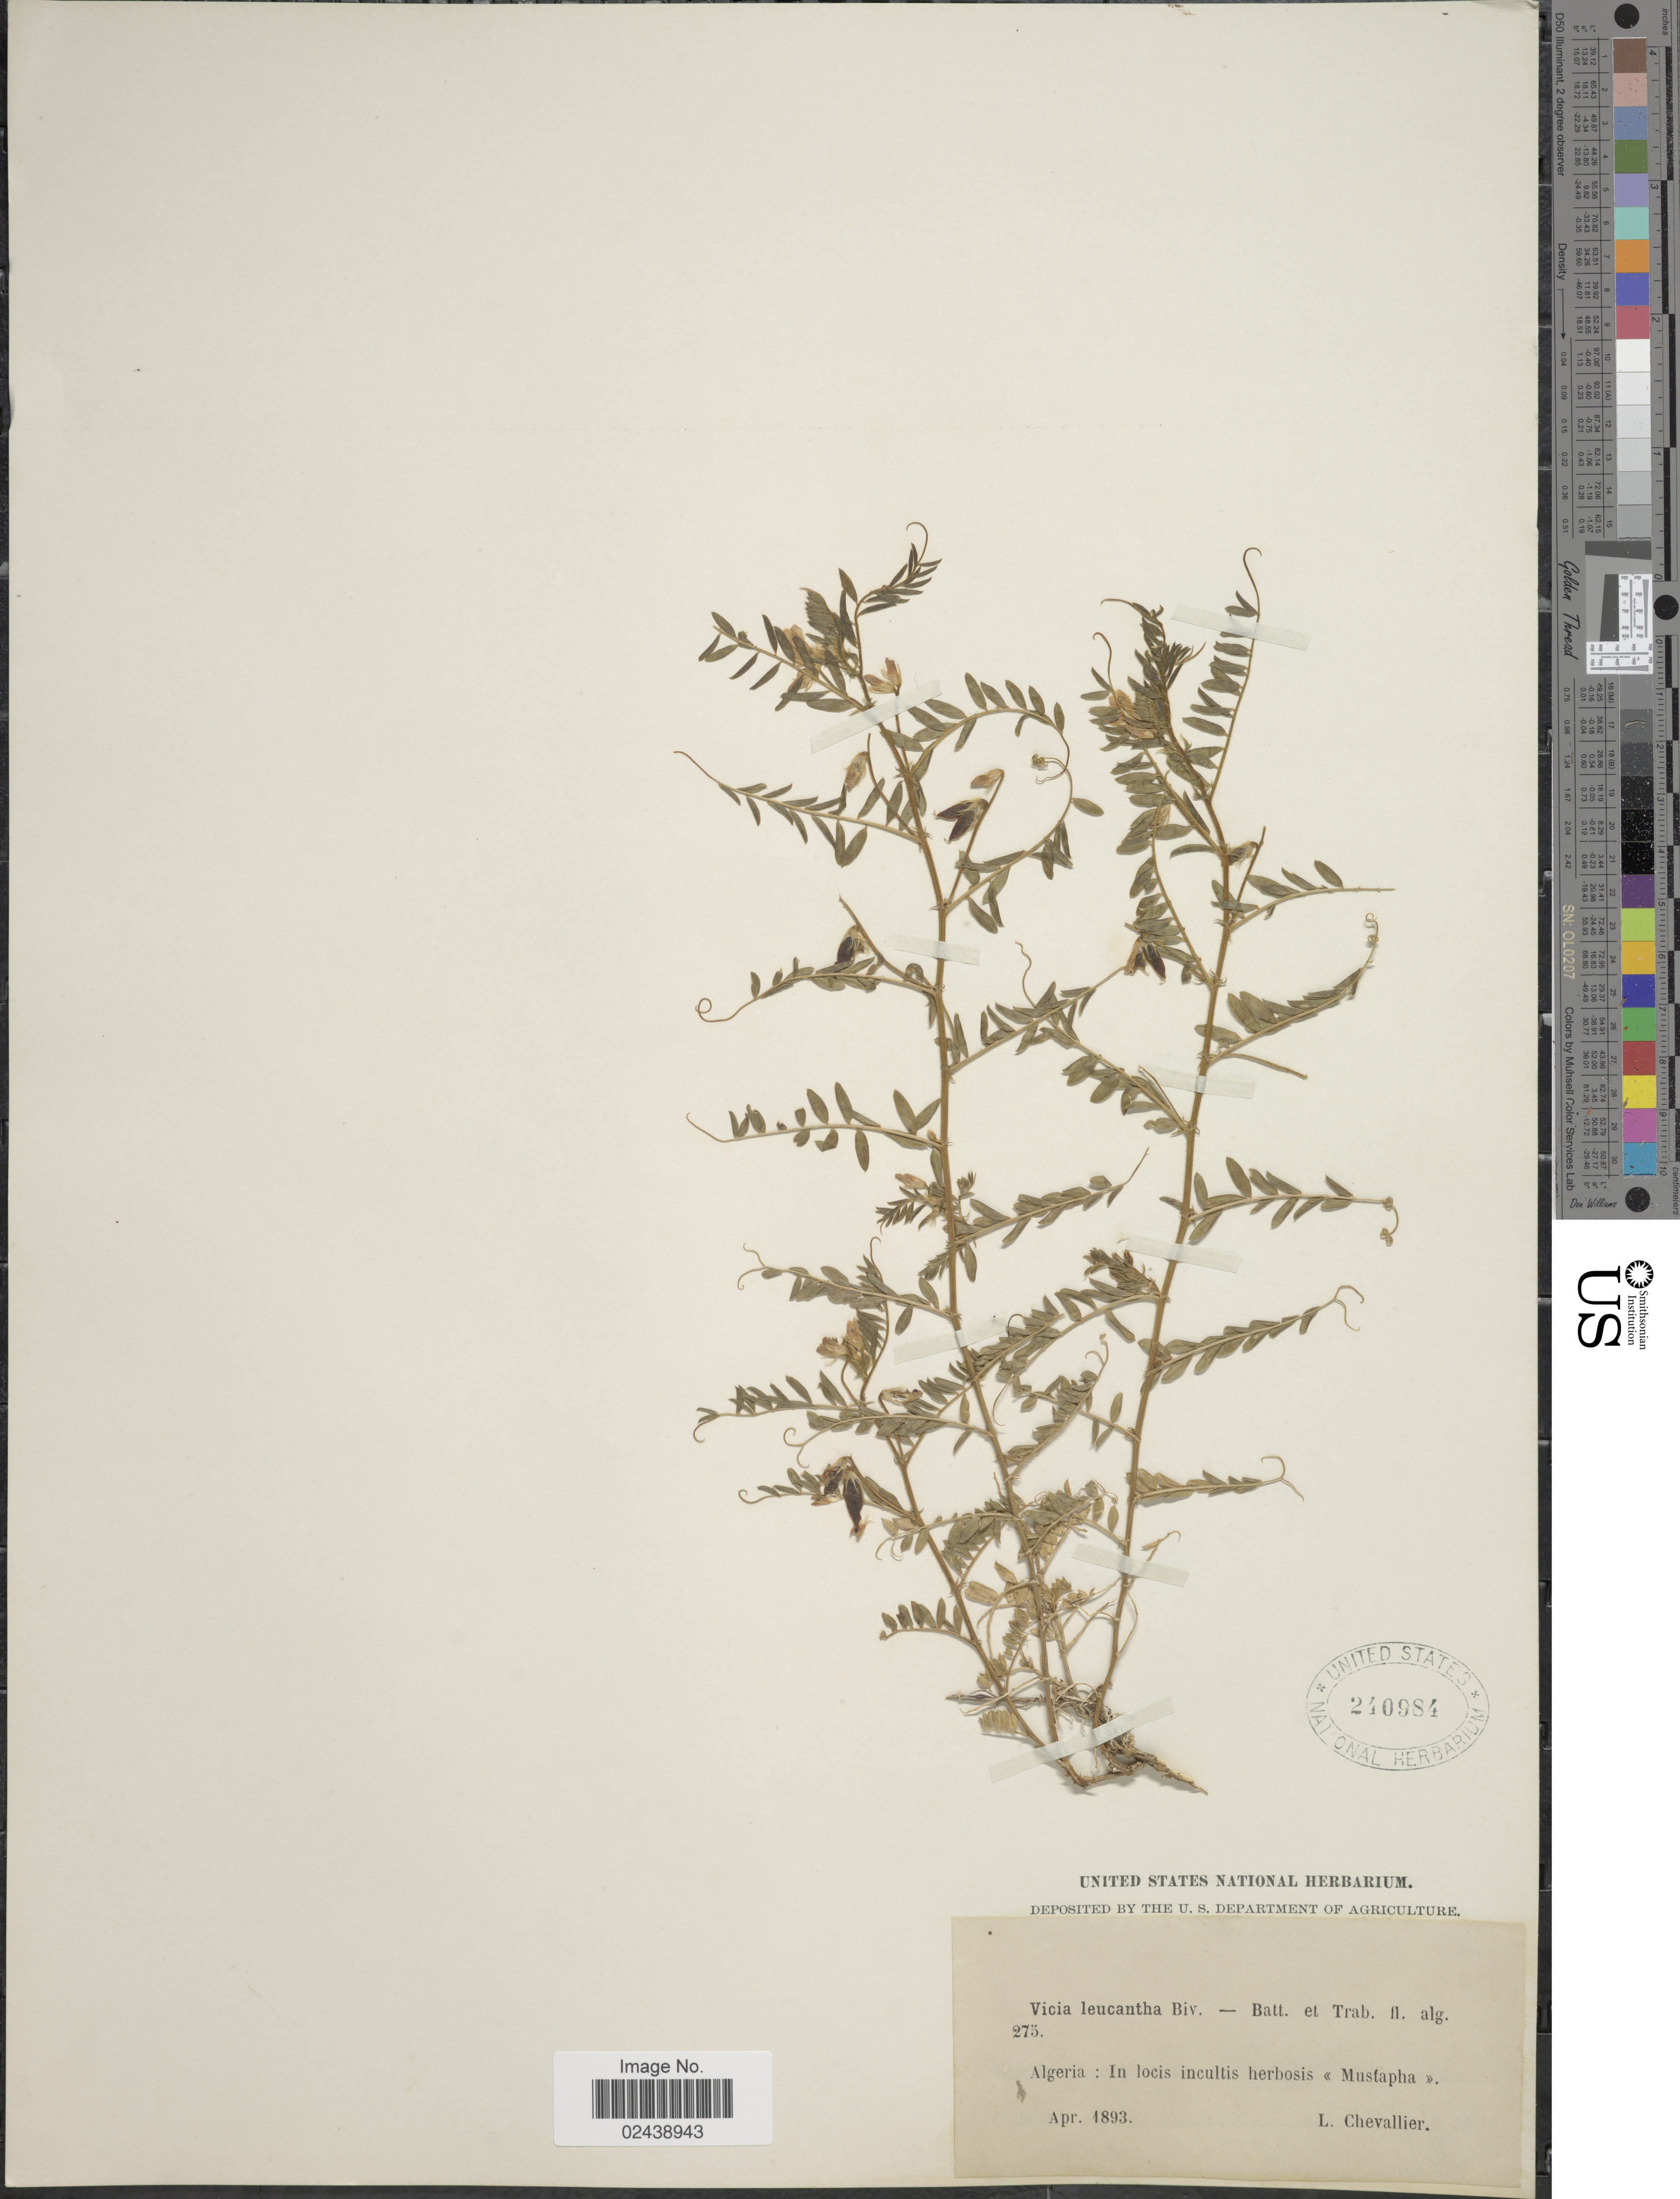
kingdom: Plantae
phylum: Tracheophyta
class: Magnoliopsida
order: Fabales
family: Fabaceae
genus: Vicia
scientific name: Vicia leucantha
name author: Biv.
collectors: L. Chevallier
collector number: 275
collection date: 1893-04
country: Algeria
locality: In locis incultis herbosos, Mustapha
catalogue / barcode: US 240984